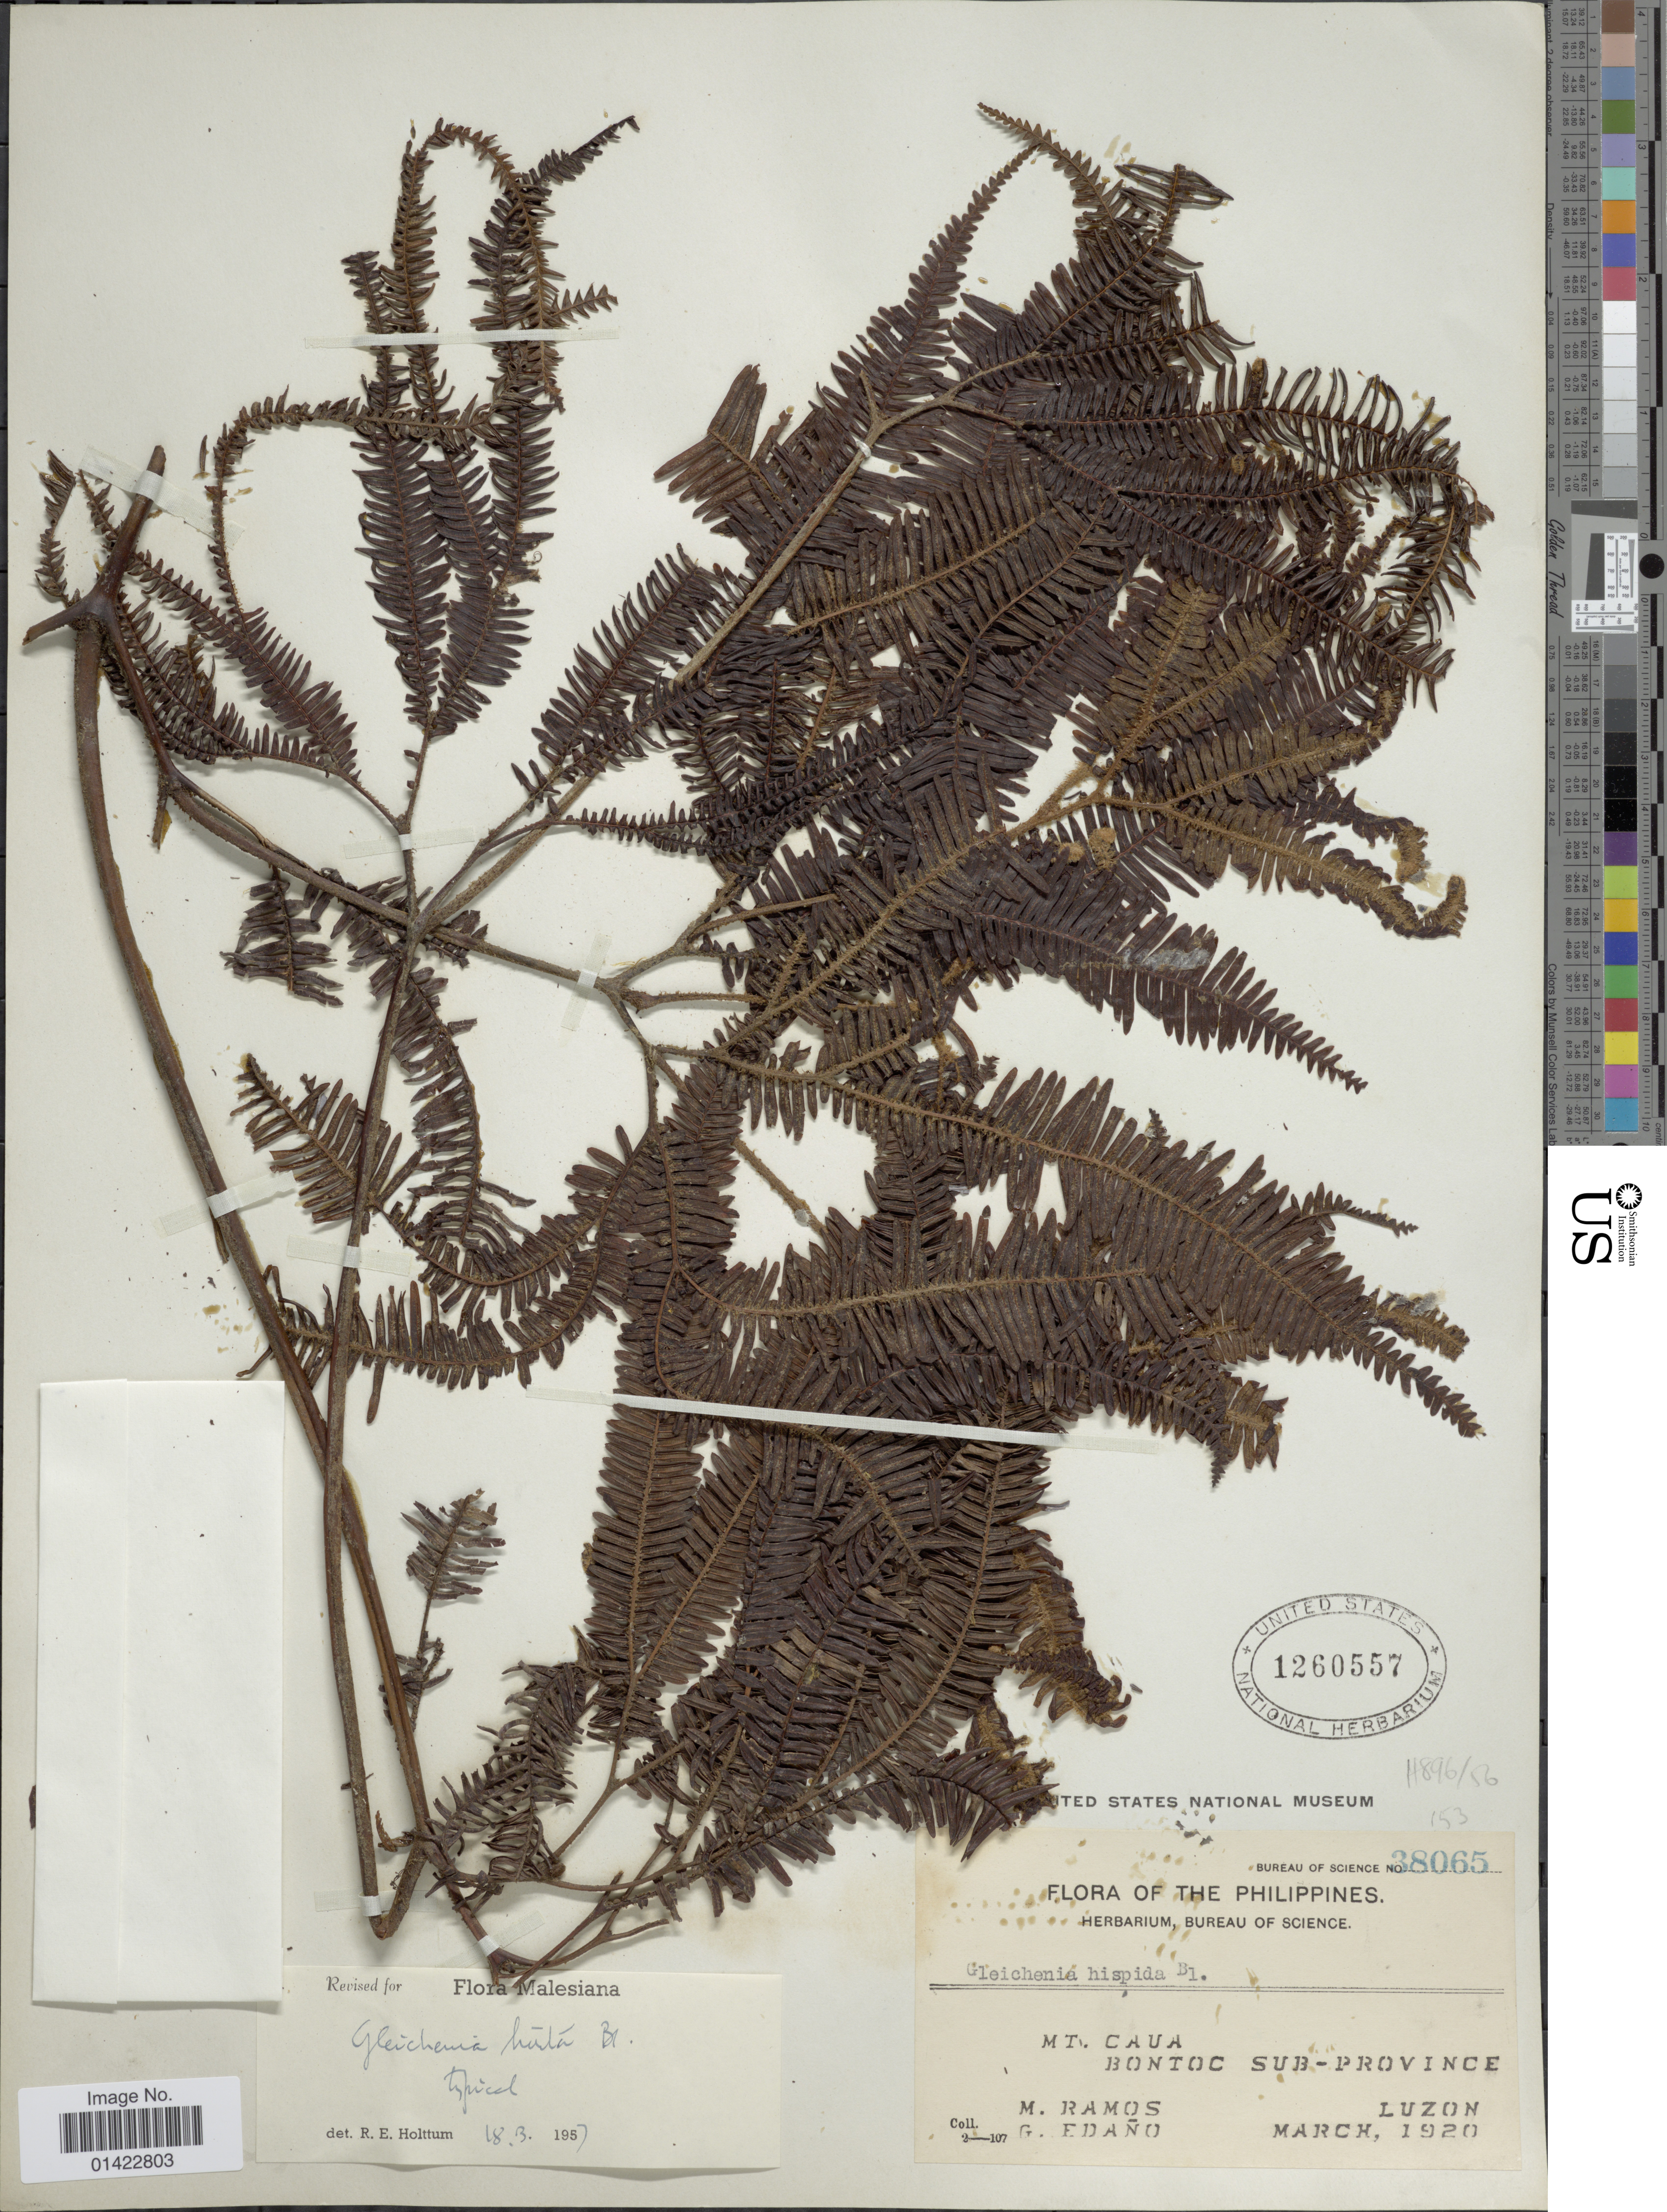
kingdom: Plantae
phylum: Tracheophyta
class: Polypodiopsida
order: Gleicheniales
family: Gleicheniaceae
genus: Sticherus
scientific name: Sticherus hirtus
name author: (Blume) Ching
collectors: M. Ramos & G. Edaño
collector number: Bureau of Science 38065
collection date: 1920-03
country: Philippines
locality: Mt. Caua Bontoc sub-province Luzon.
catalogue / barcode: US 1260557